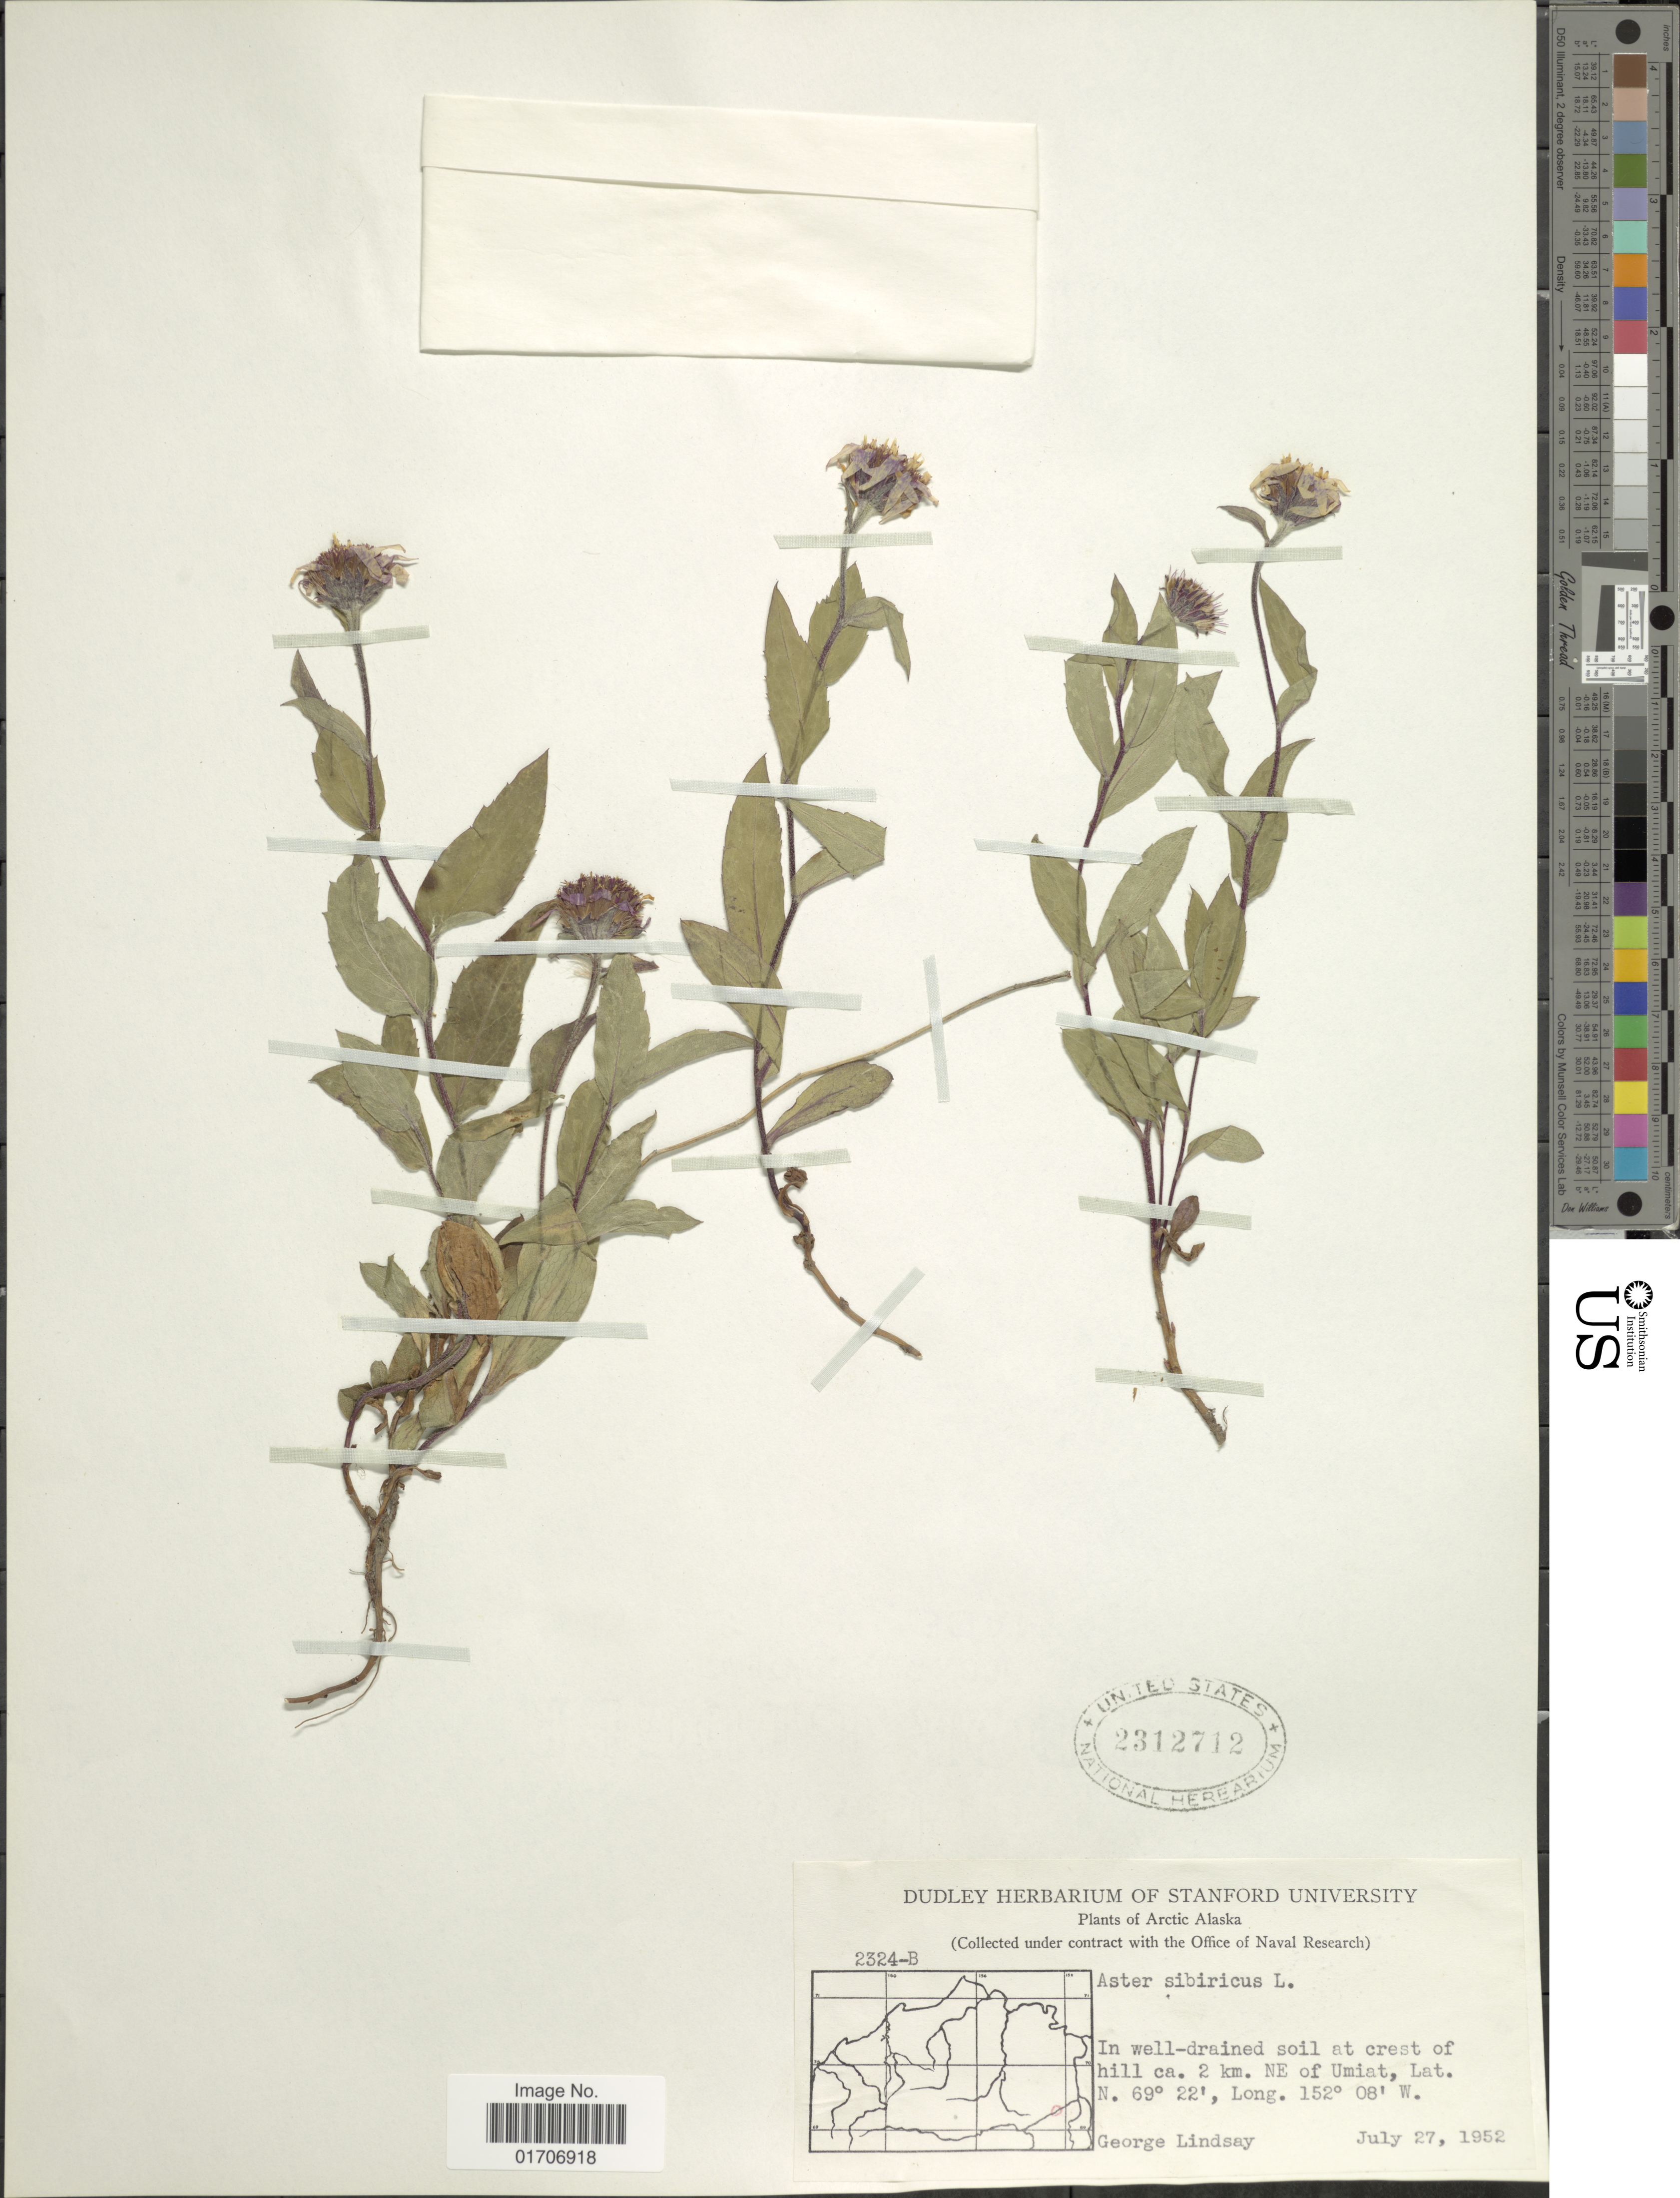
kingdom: Plantae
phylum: Tracheophyta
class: Magnoliopsida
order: Asterales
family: Asteraceae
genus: Eurybia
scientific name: Eurybia sibirica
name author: (L.) G.L. Nesom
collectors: G. Lindsay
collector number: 2324-B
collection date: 1952-07-27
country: United States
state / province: Alaska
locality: Arctic Alaska. In well-drained soil at crest of hill ca. 2 km. NE of Umiat.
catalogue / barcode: US 2312712